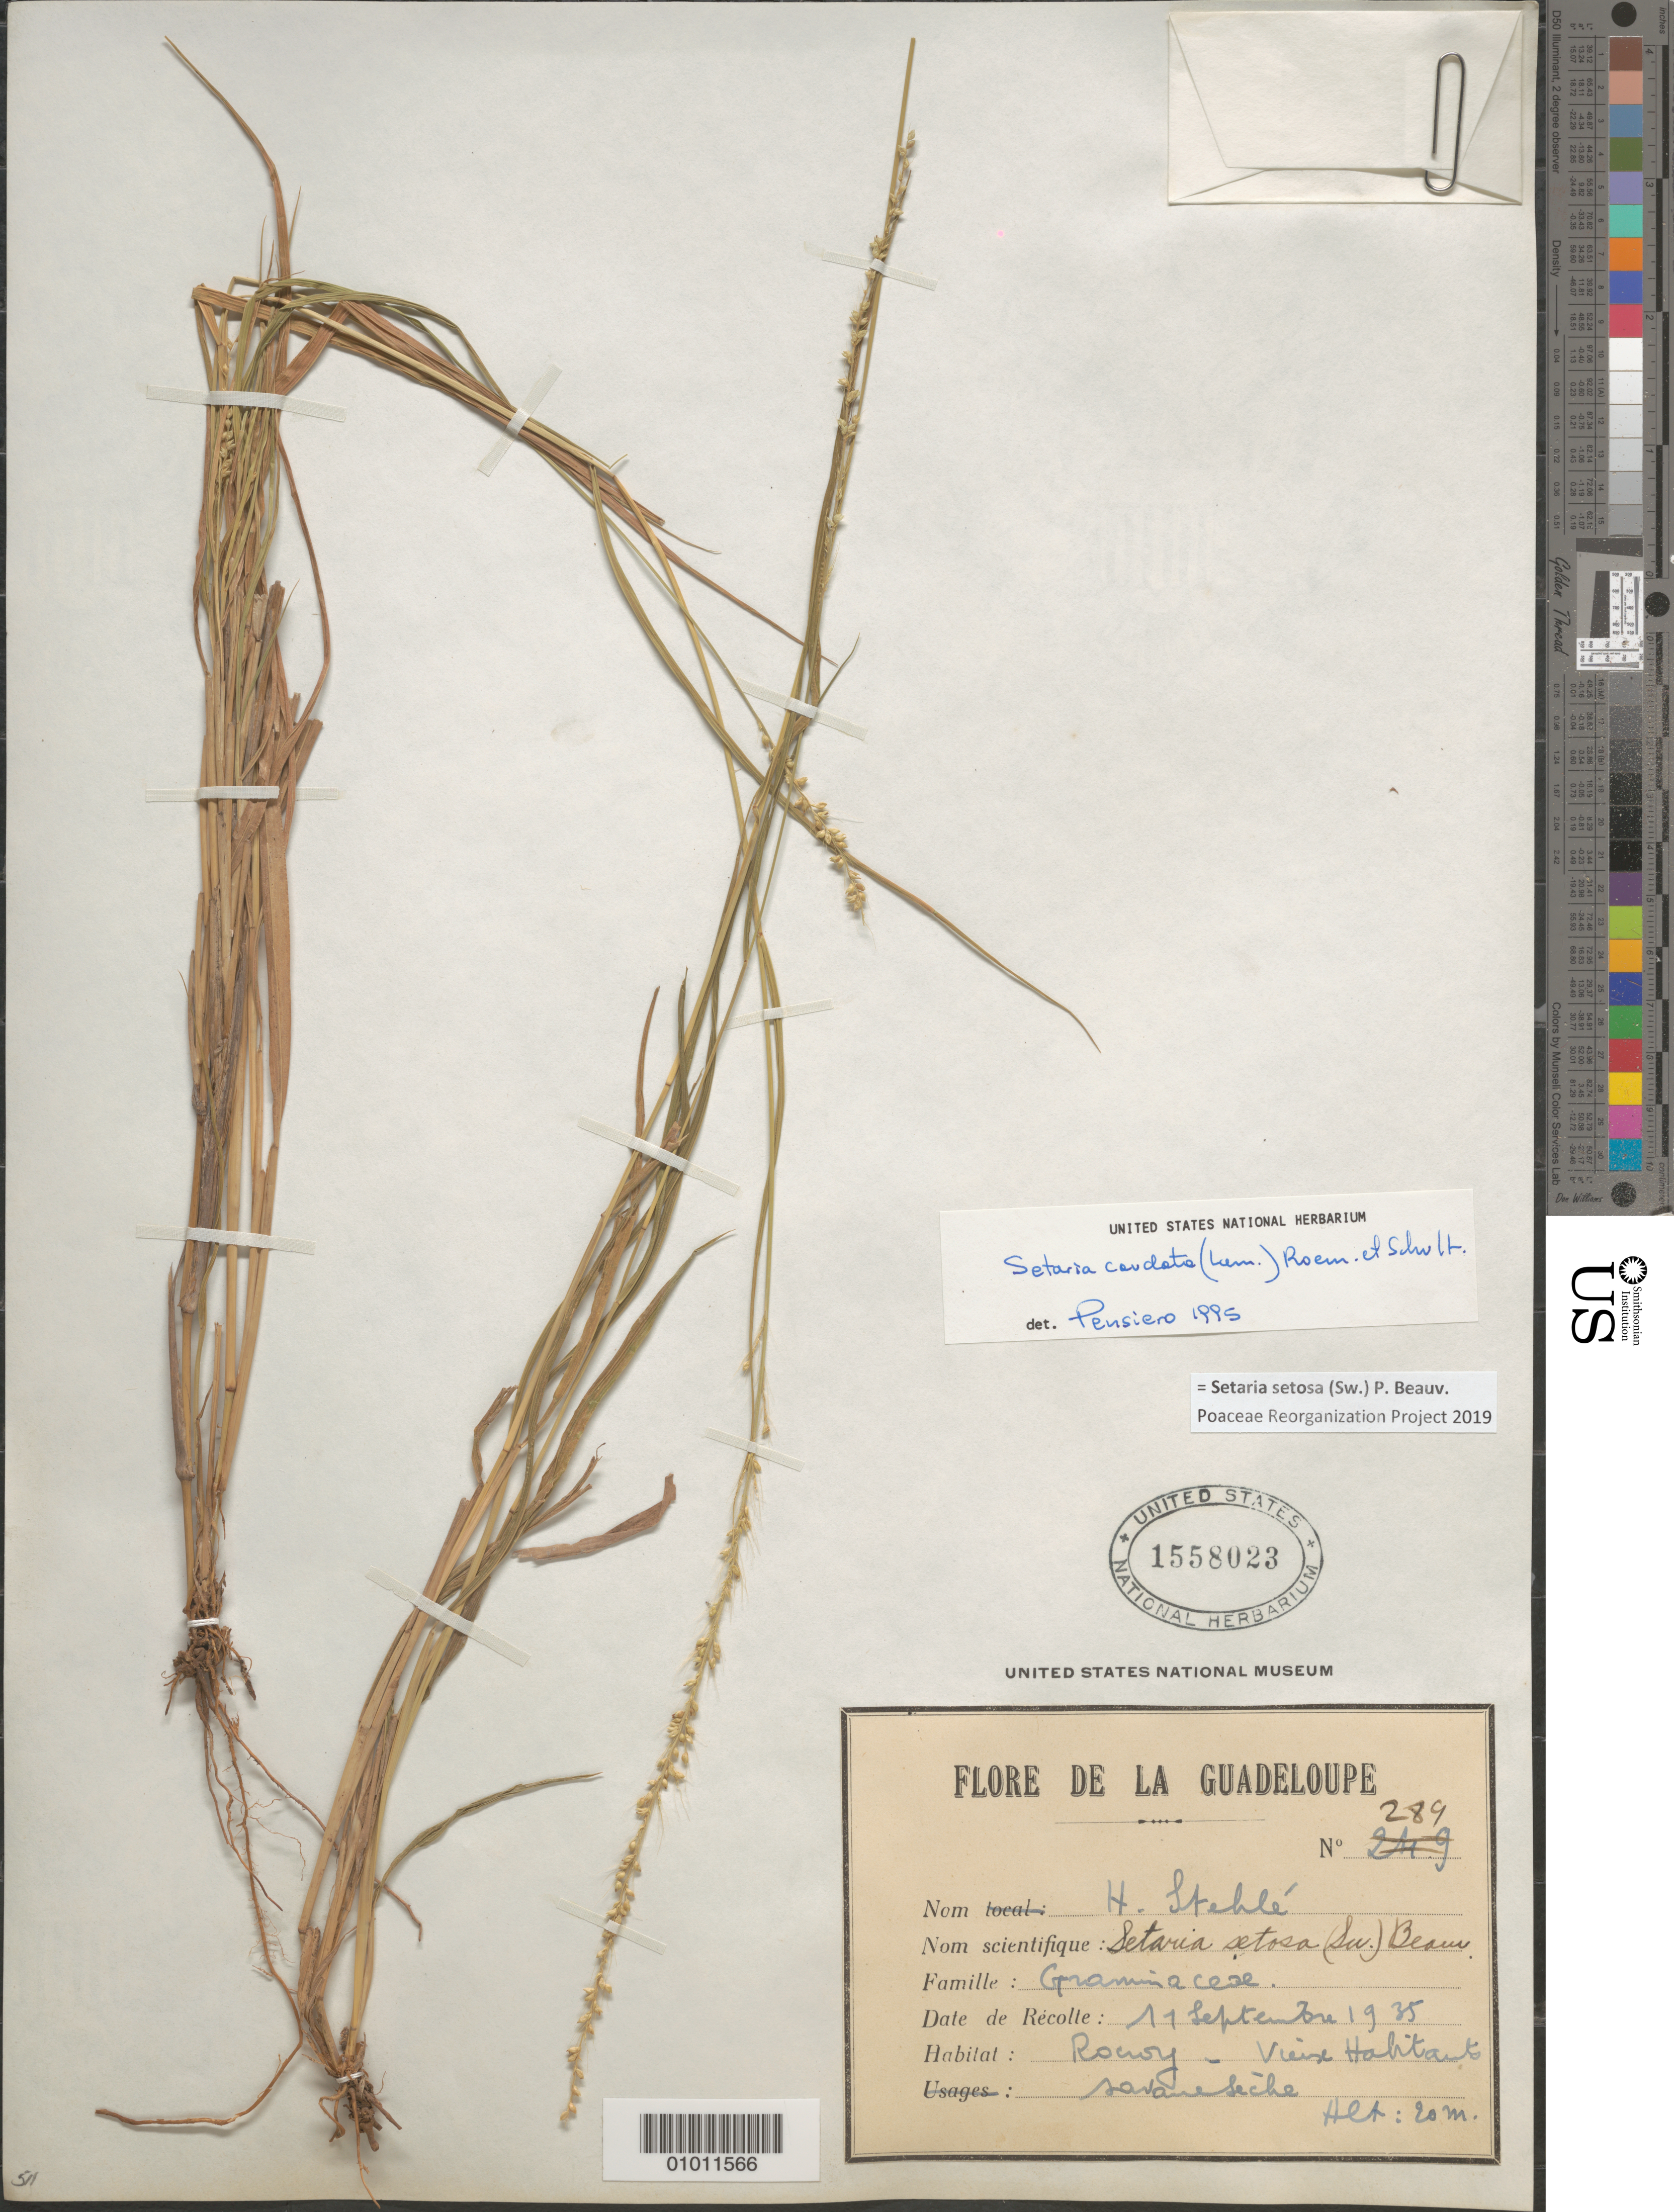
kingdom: Plantae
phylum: Tracheophyta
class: Liliopsida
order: Poales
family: Poaceae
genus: Setaria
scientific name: Setaria setosa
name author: (Sw.) P. Beauv.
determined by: Poaceae Reorganization Project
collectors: H. Stehlé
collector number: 289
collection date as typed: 11 Sep 1935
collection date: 1935-09-11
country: Guadeloupe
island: Basse Terre [Guadeloupe]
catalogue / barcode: US 1558023